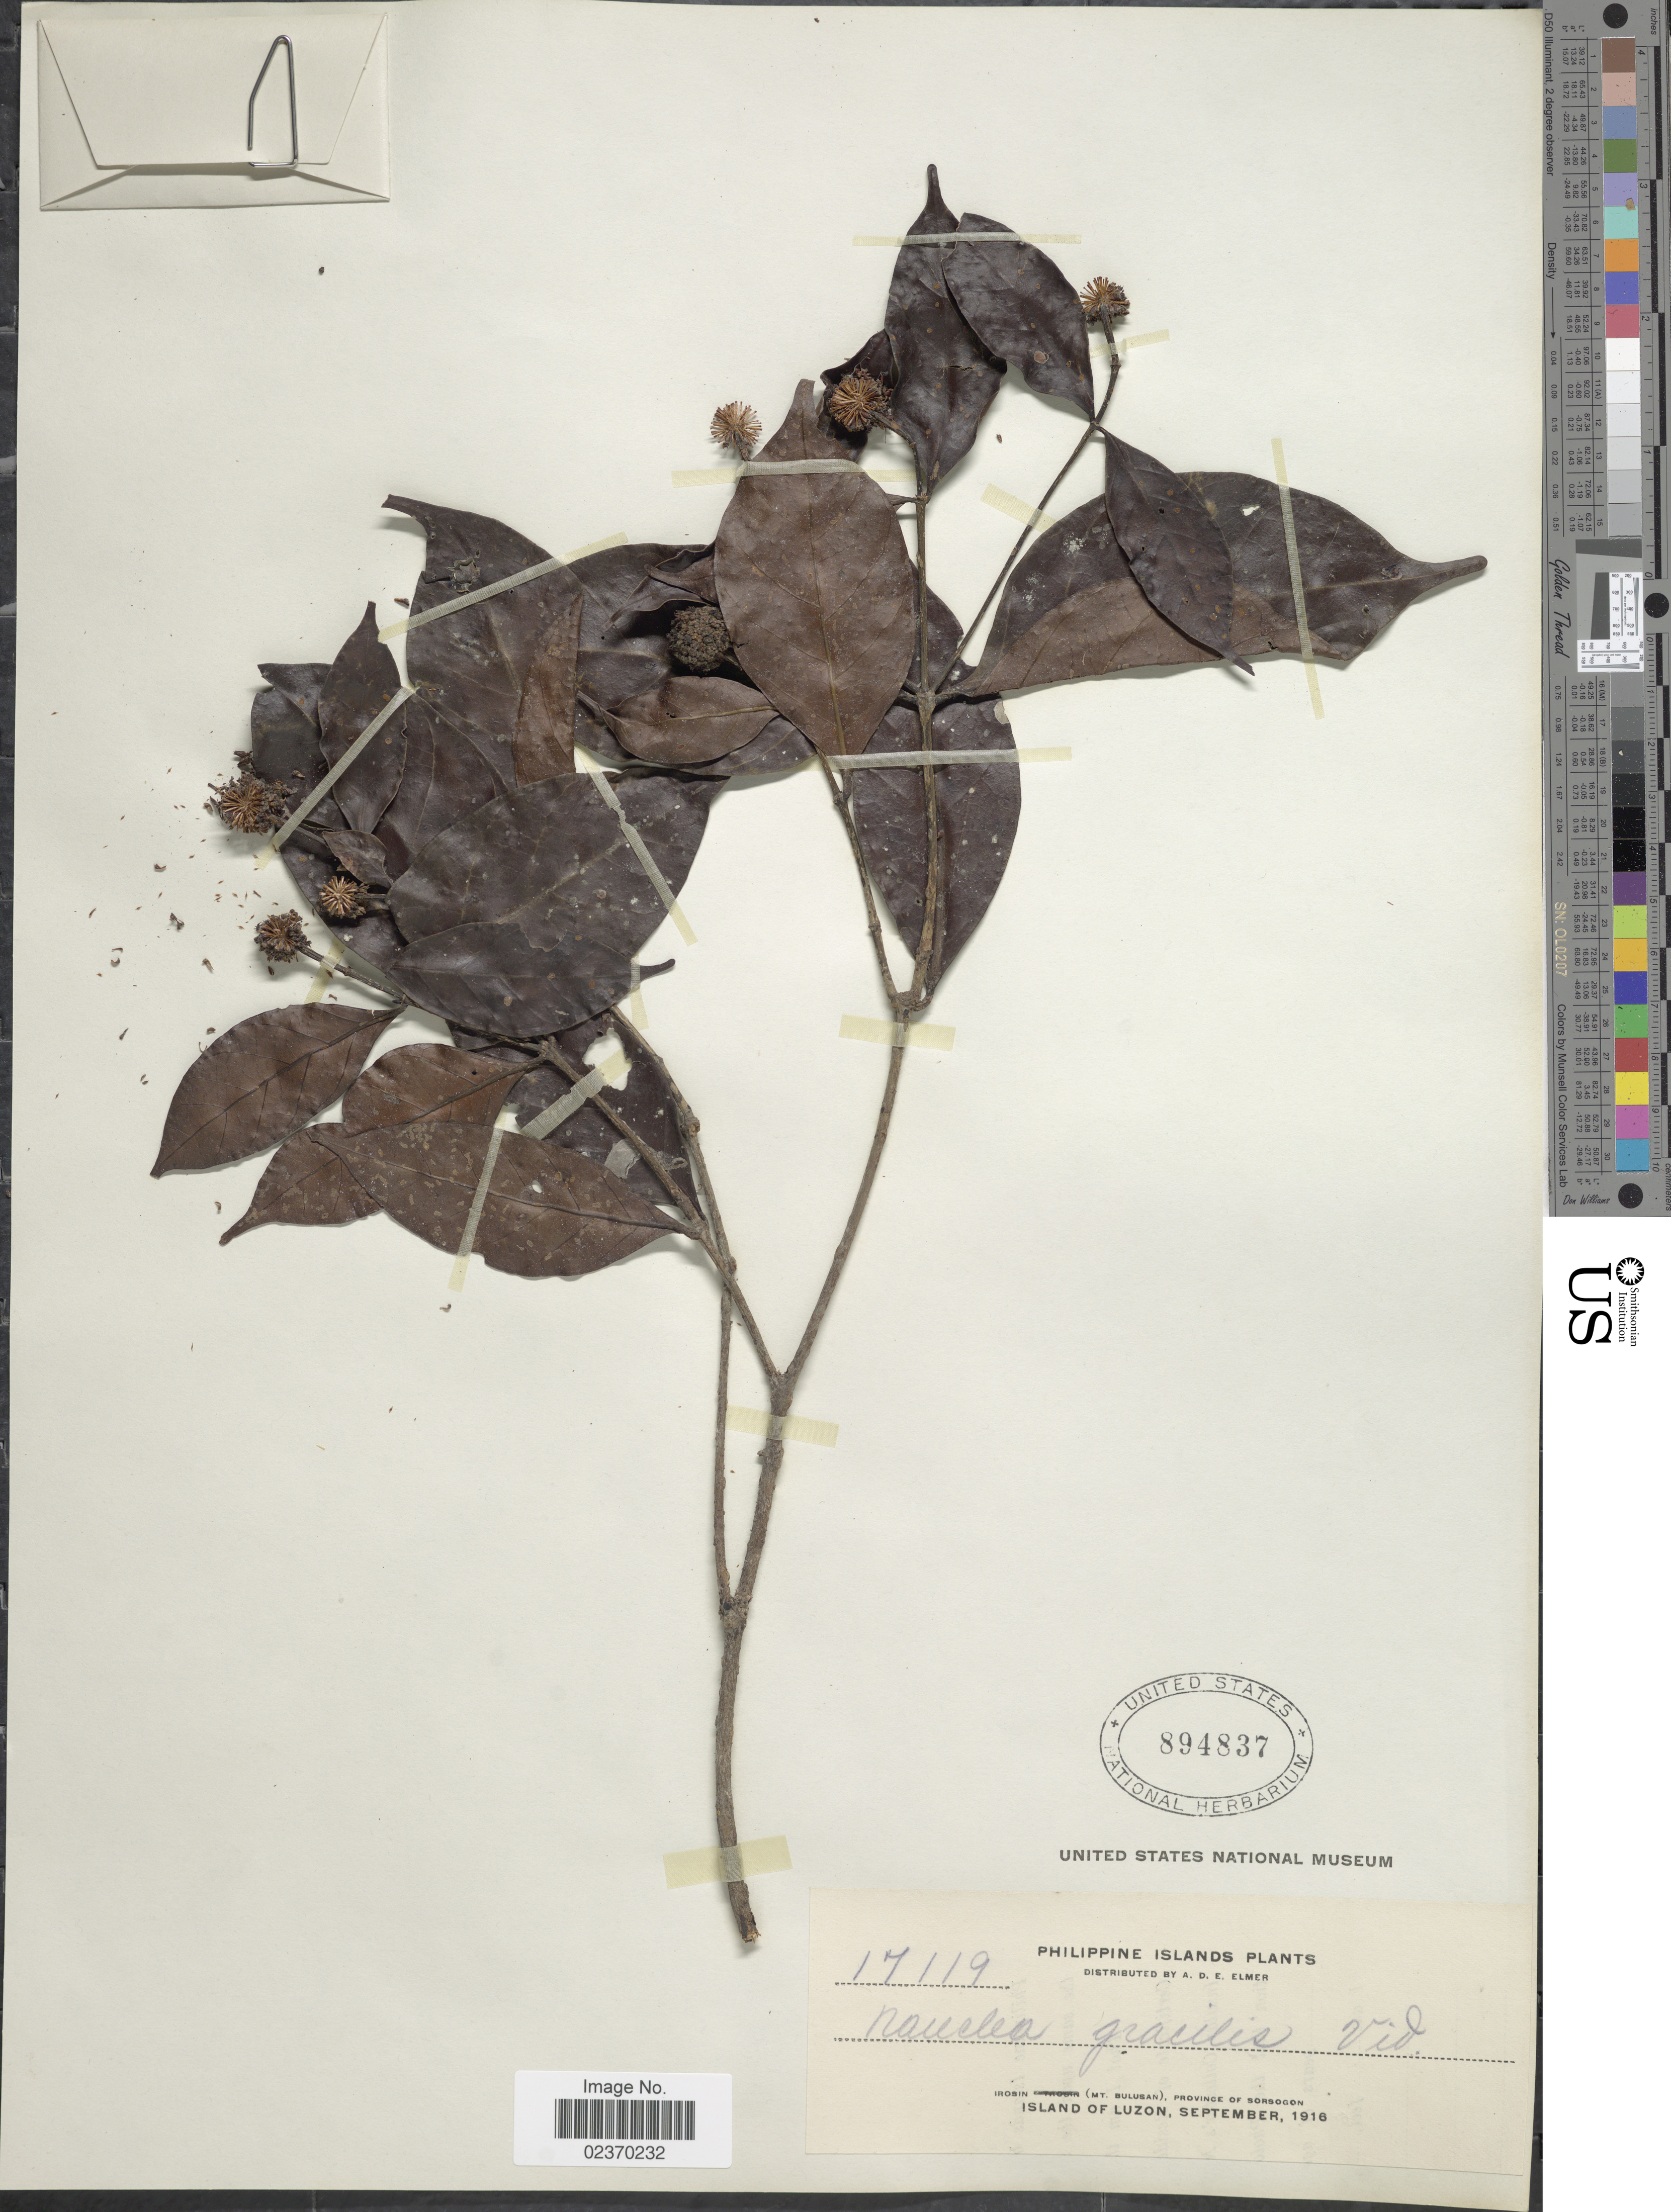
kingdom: Plantae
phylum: Tracheophyta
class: Magnoliopsida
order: Gentianales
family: Rubiaceae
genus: Neonauclea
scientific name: Neonauclea gracilis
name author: (Vidal) Merr.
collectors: A. D. E. Elmer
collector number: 17119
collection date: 1916-09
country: Philippines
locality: Philippine Islands, Irosin (Mt Bulusan), Proivnce of Sorsogon, Island of Luzon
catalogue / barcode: US 894837